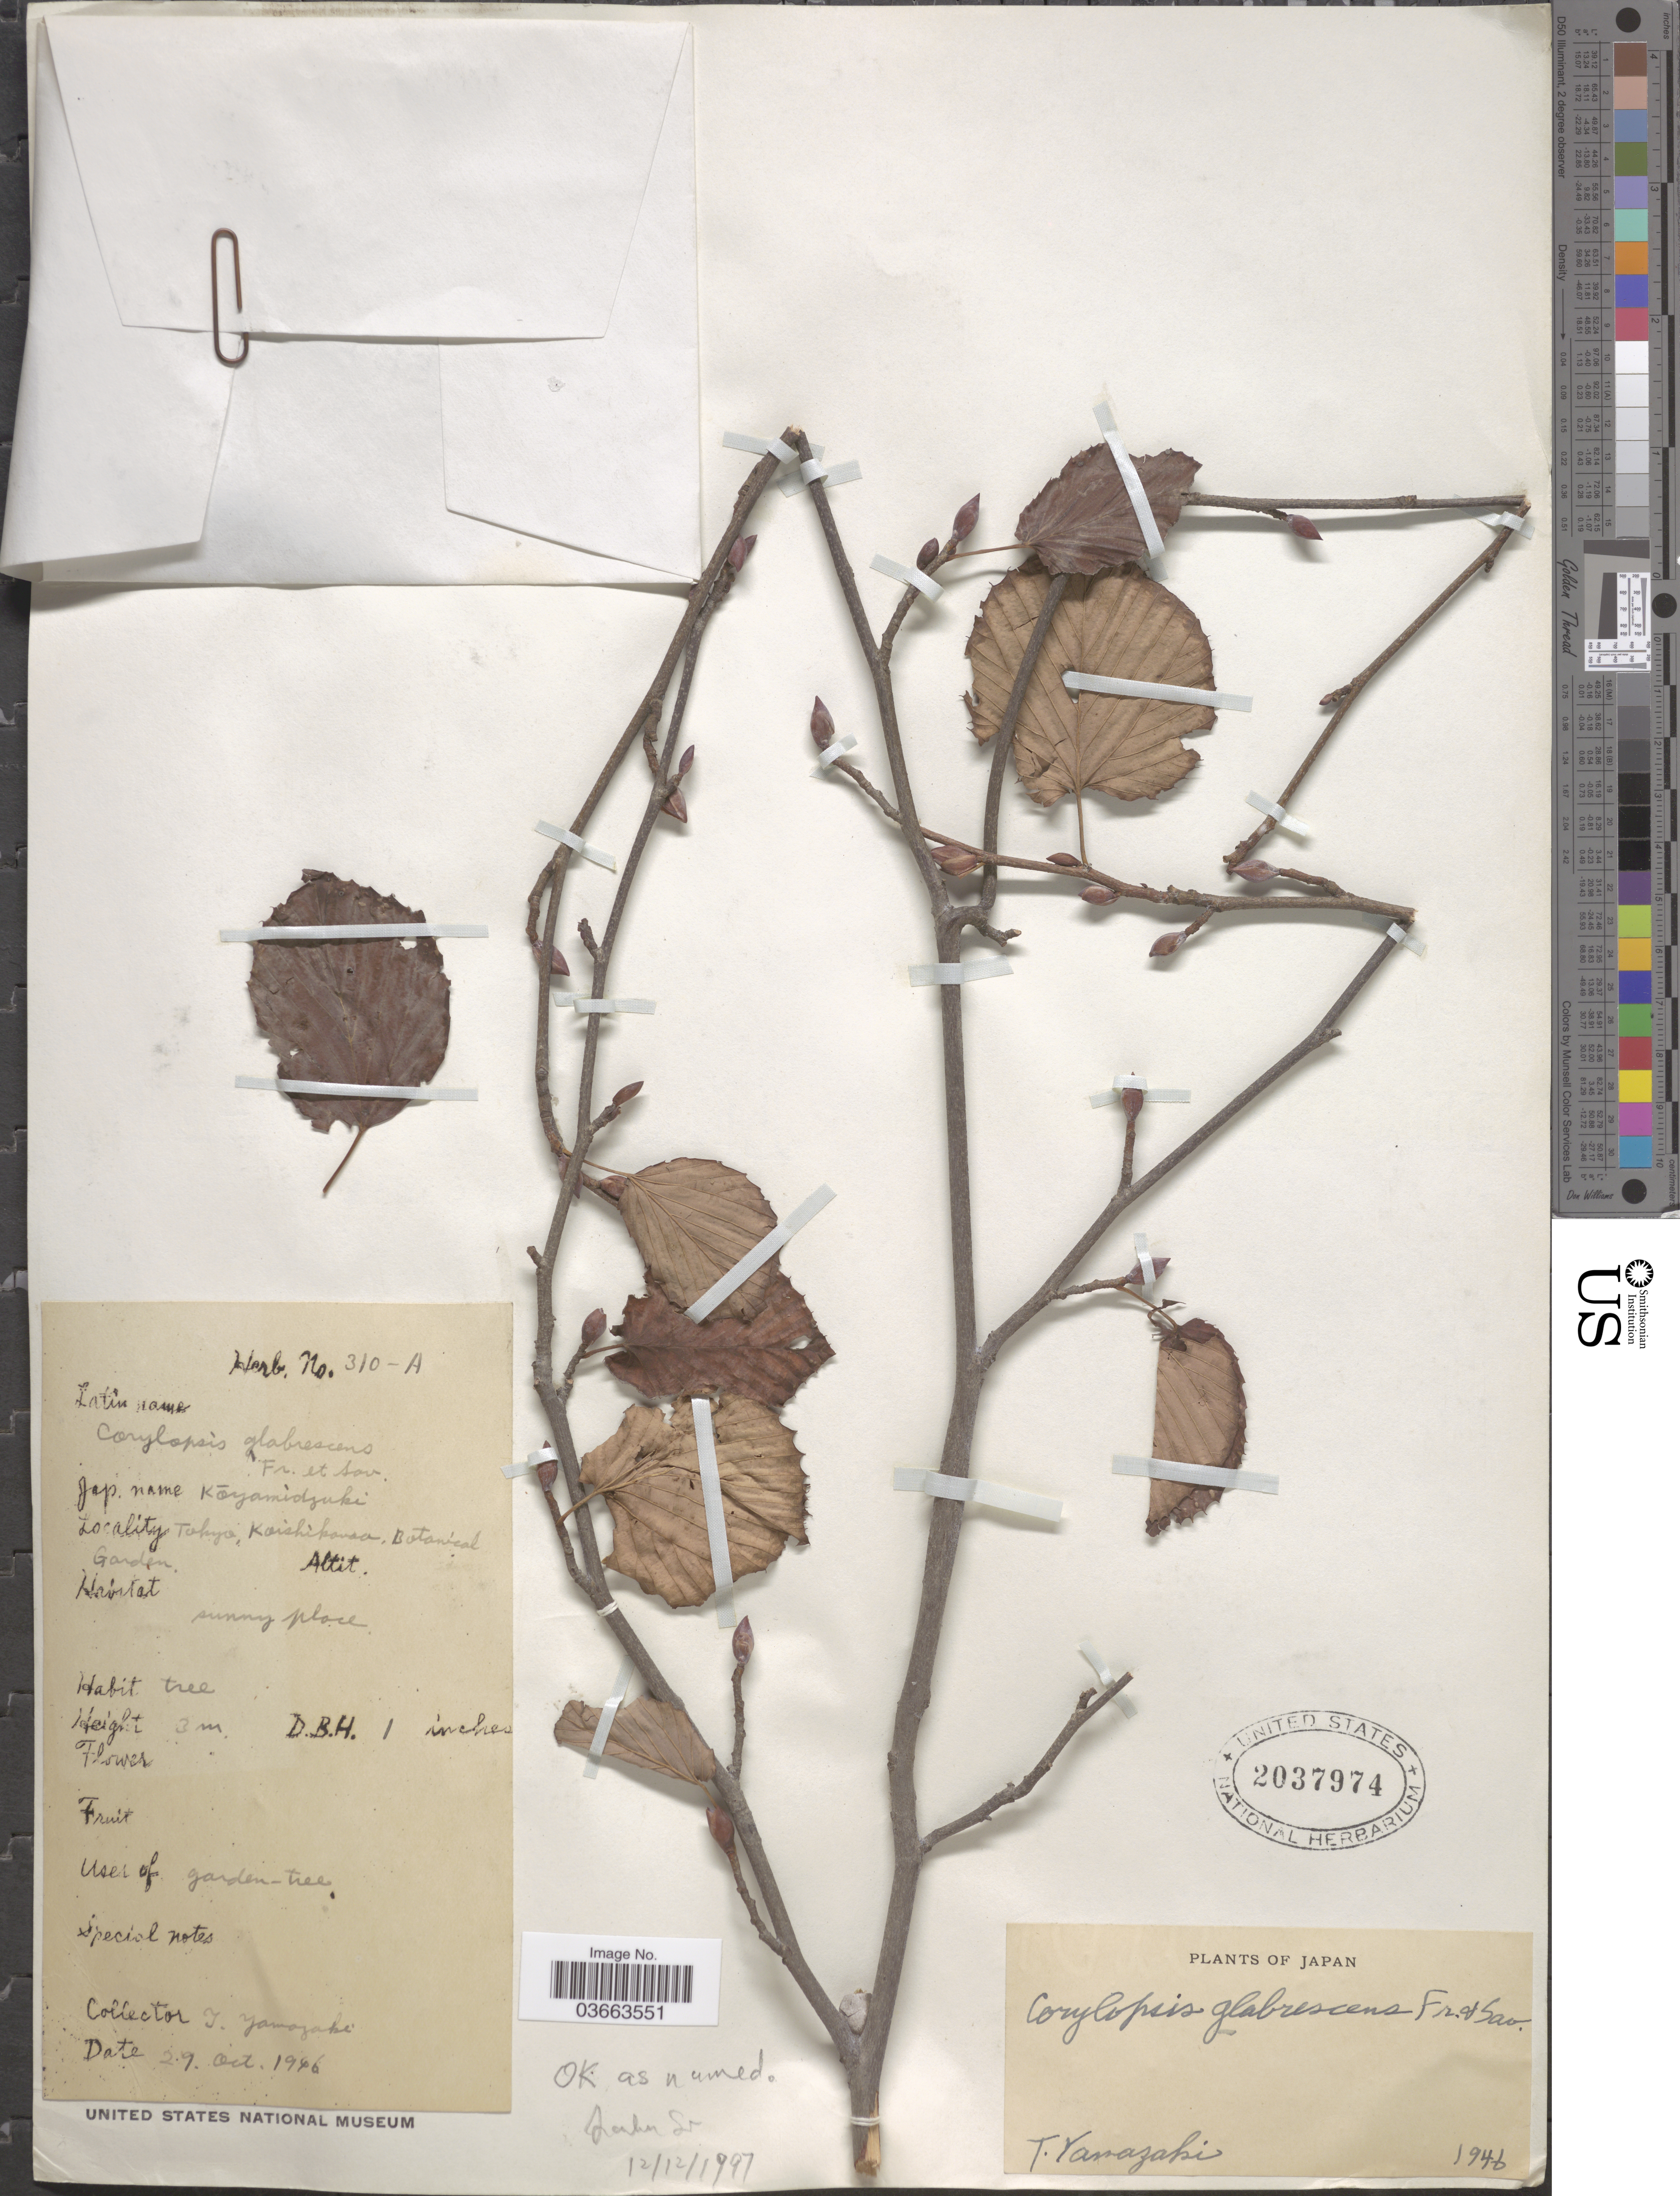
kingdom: Plantae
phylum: Tracheophyta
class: Magnoliopsida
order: Saxifragales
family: Hamamelidaceae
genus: Corylopsis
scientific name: Corylopsis glabrescens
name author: Franch. & Sav.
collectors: T. Yamazaki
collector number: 310-A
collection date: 1946-10-29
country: Japan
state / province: Tokyo, Federal City of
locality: Tokyo, Koishikawa, Botanical Garden.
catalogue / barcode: US 2037974